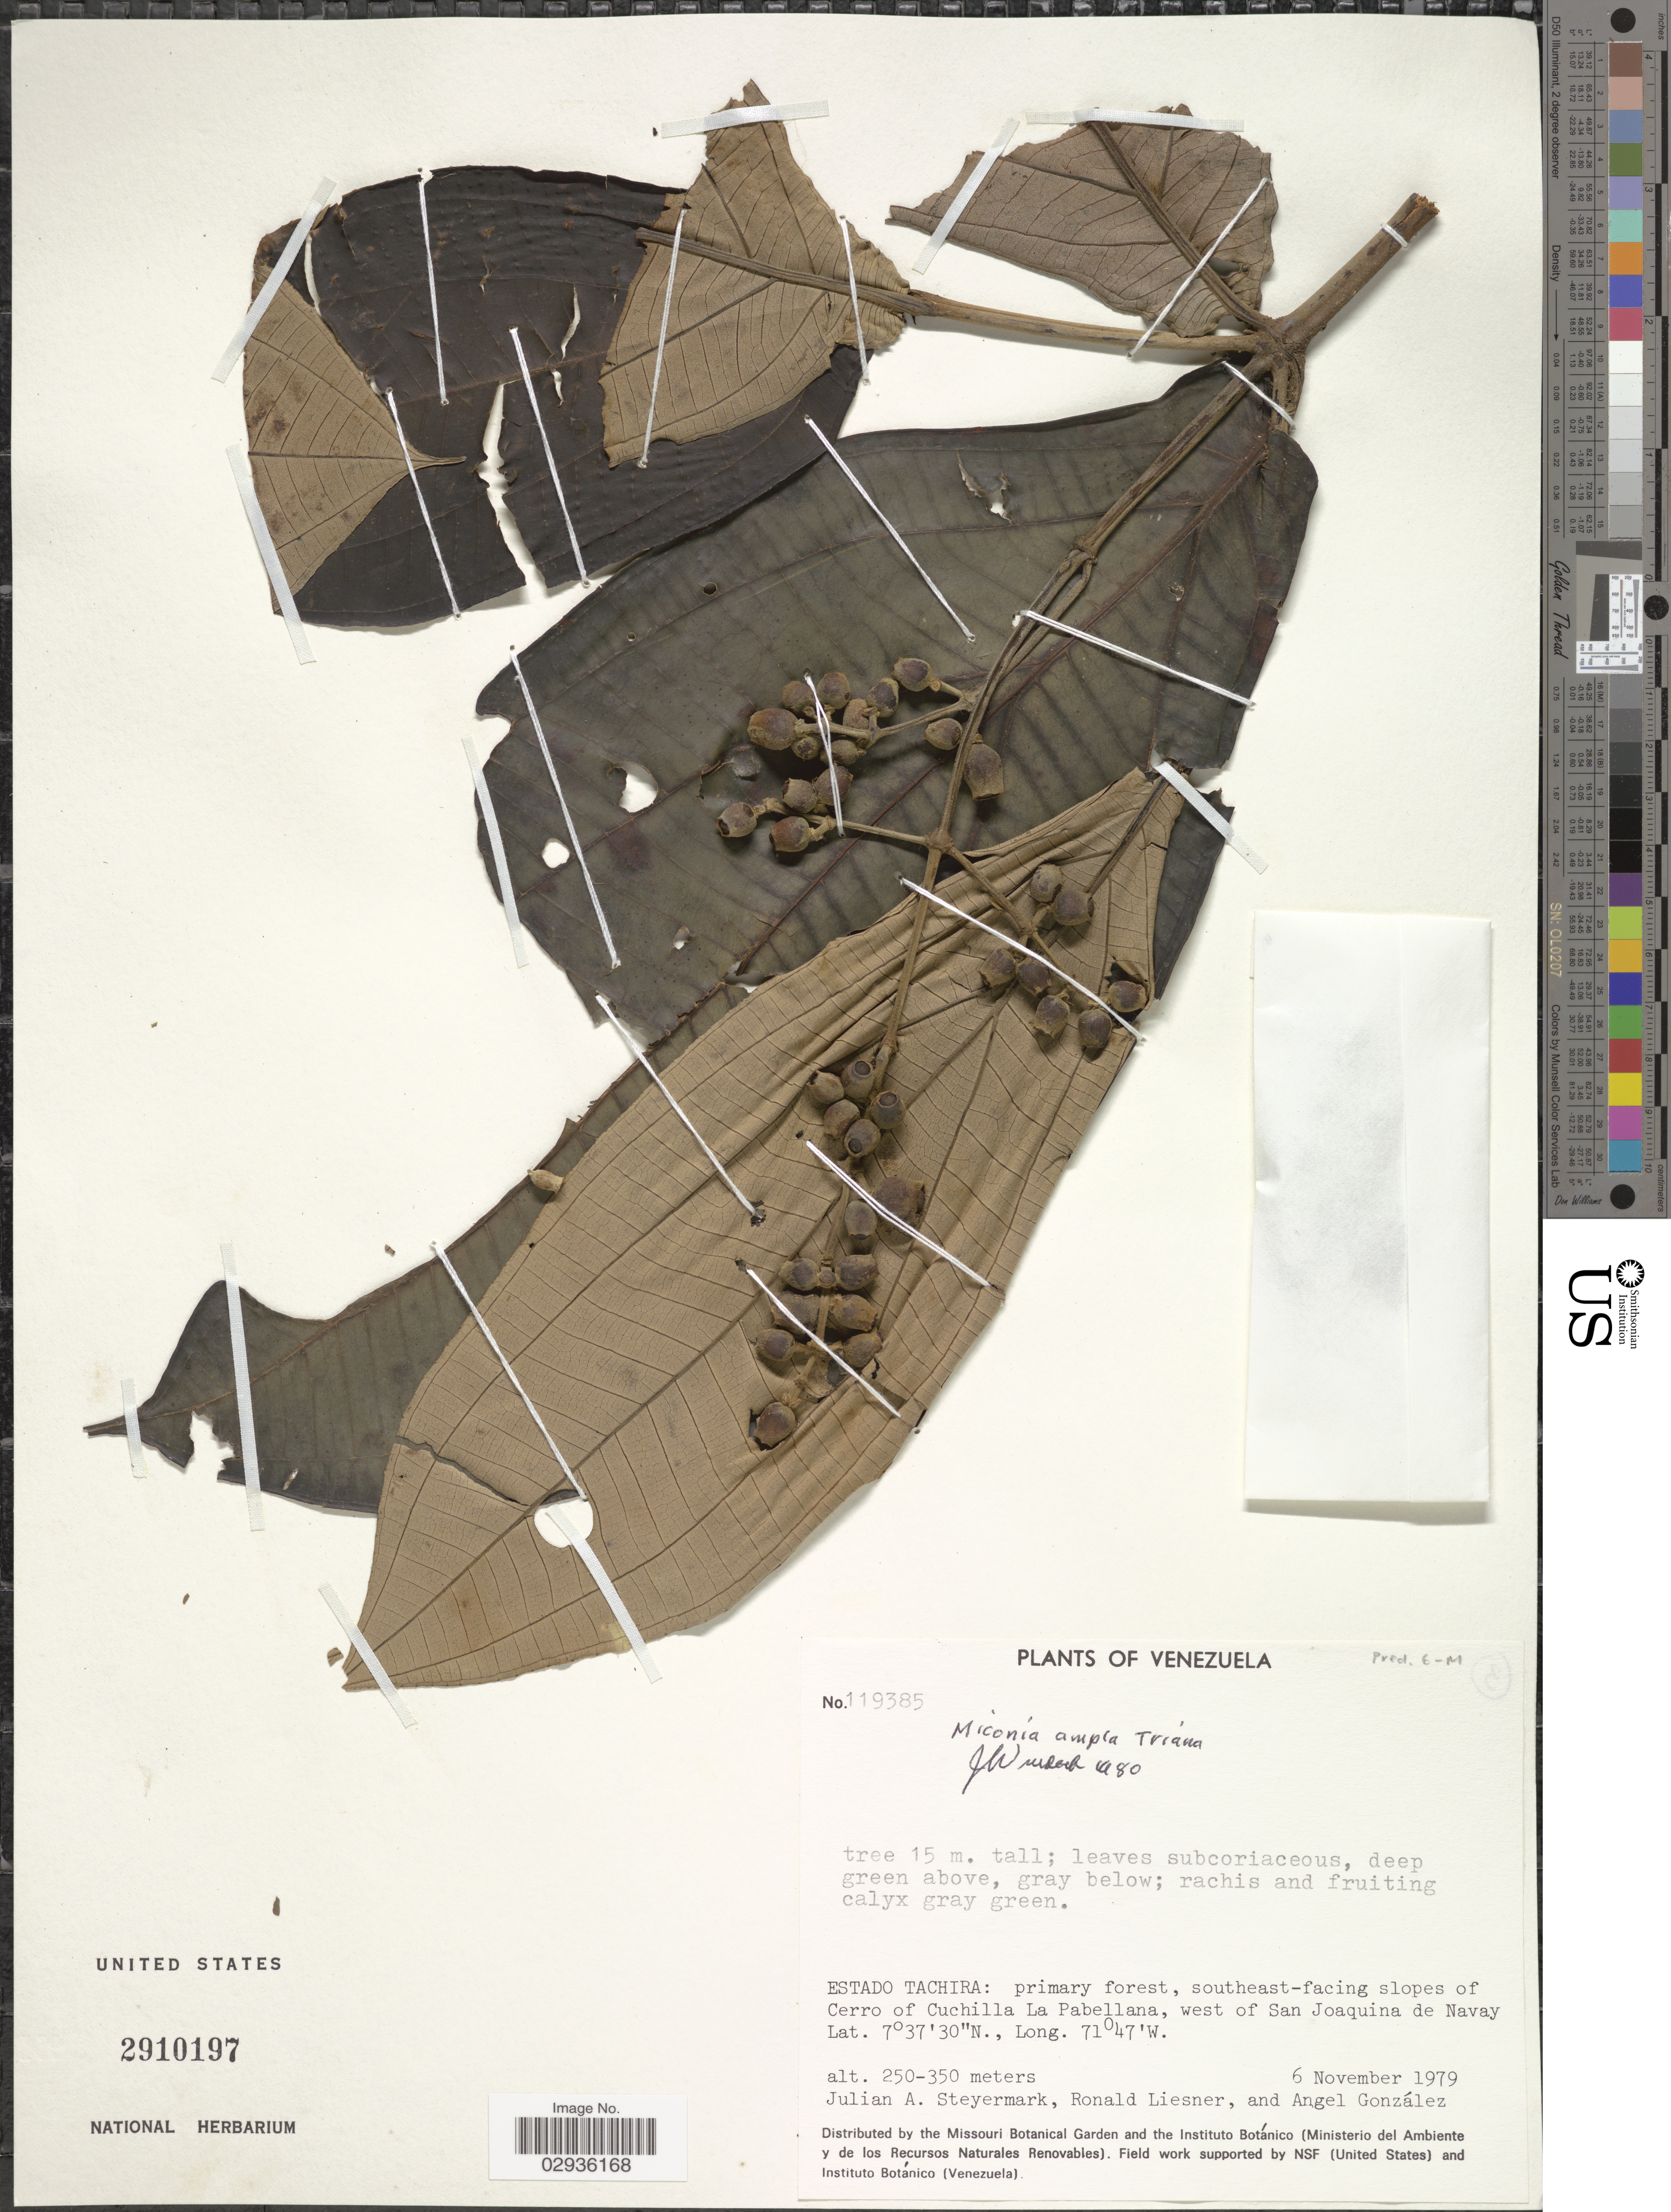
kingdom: Plantae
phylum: Tracheophyta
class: Magnoliopsida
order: Myrtales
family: Melastomataceae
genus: Miconia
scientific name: Miconia ampla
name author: Triana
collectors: J. Steyermark, R. L. Liesner & A. C. González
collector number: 119385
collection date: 1979-11-06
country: Venezuela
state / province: Tachira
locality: Primary forest, southeast-facing slopes of Cerro of Cuchilla La Pabellana, west of San Joaquina de Navay.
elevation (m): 250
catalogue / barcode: US 2910197